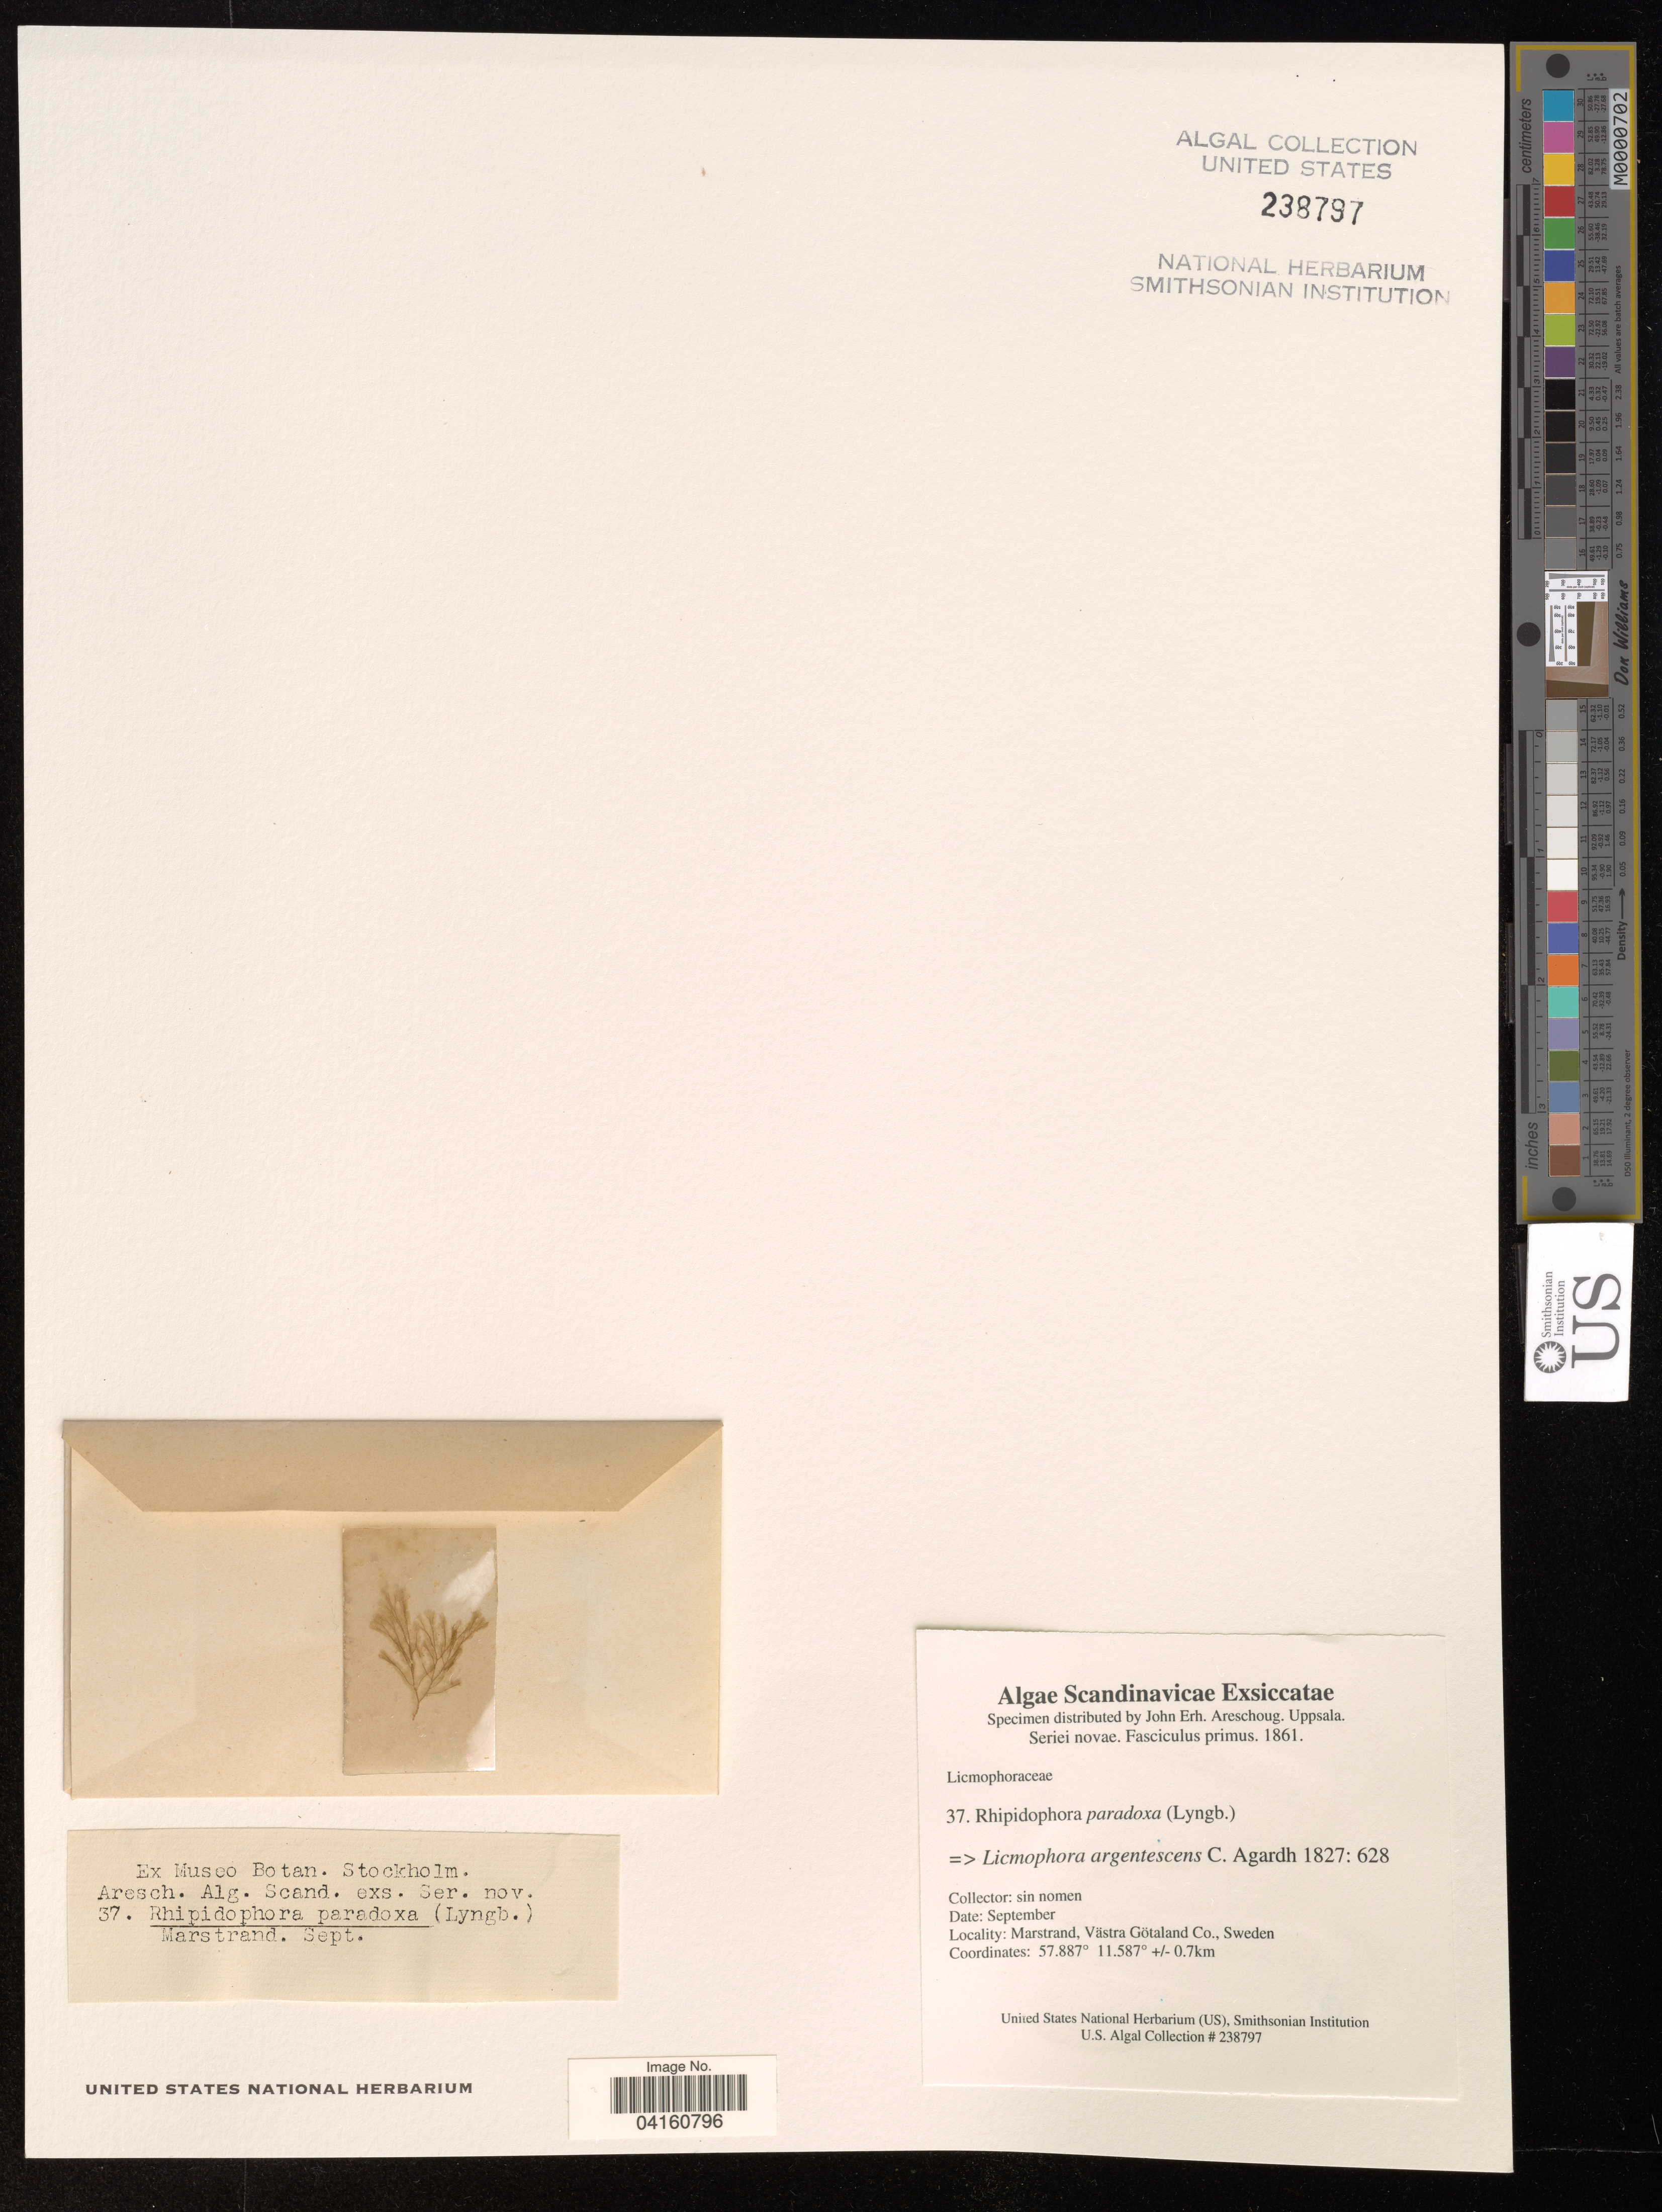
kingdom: Chromista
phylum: Ochrophyta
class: Bacillariophyceae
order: Licmophorales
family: Licmophoraceae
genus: Licmophora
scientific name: Licmophora argentescens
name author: C. Agardh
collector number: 37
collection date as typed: September 1861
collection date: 1861-09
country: Sweden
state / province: Västra Götaland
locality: Marstrand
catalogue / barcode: US 238797